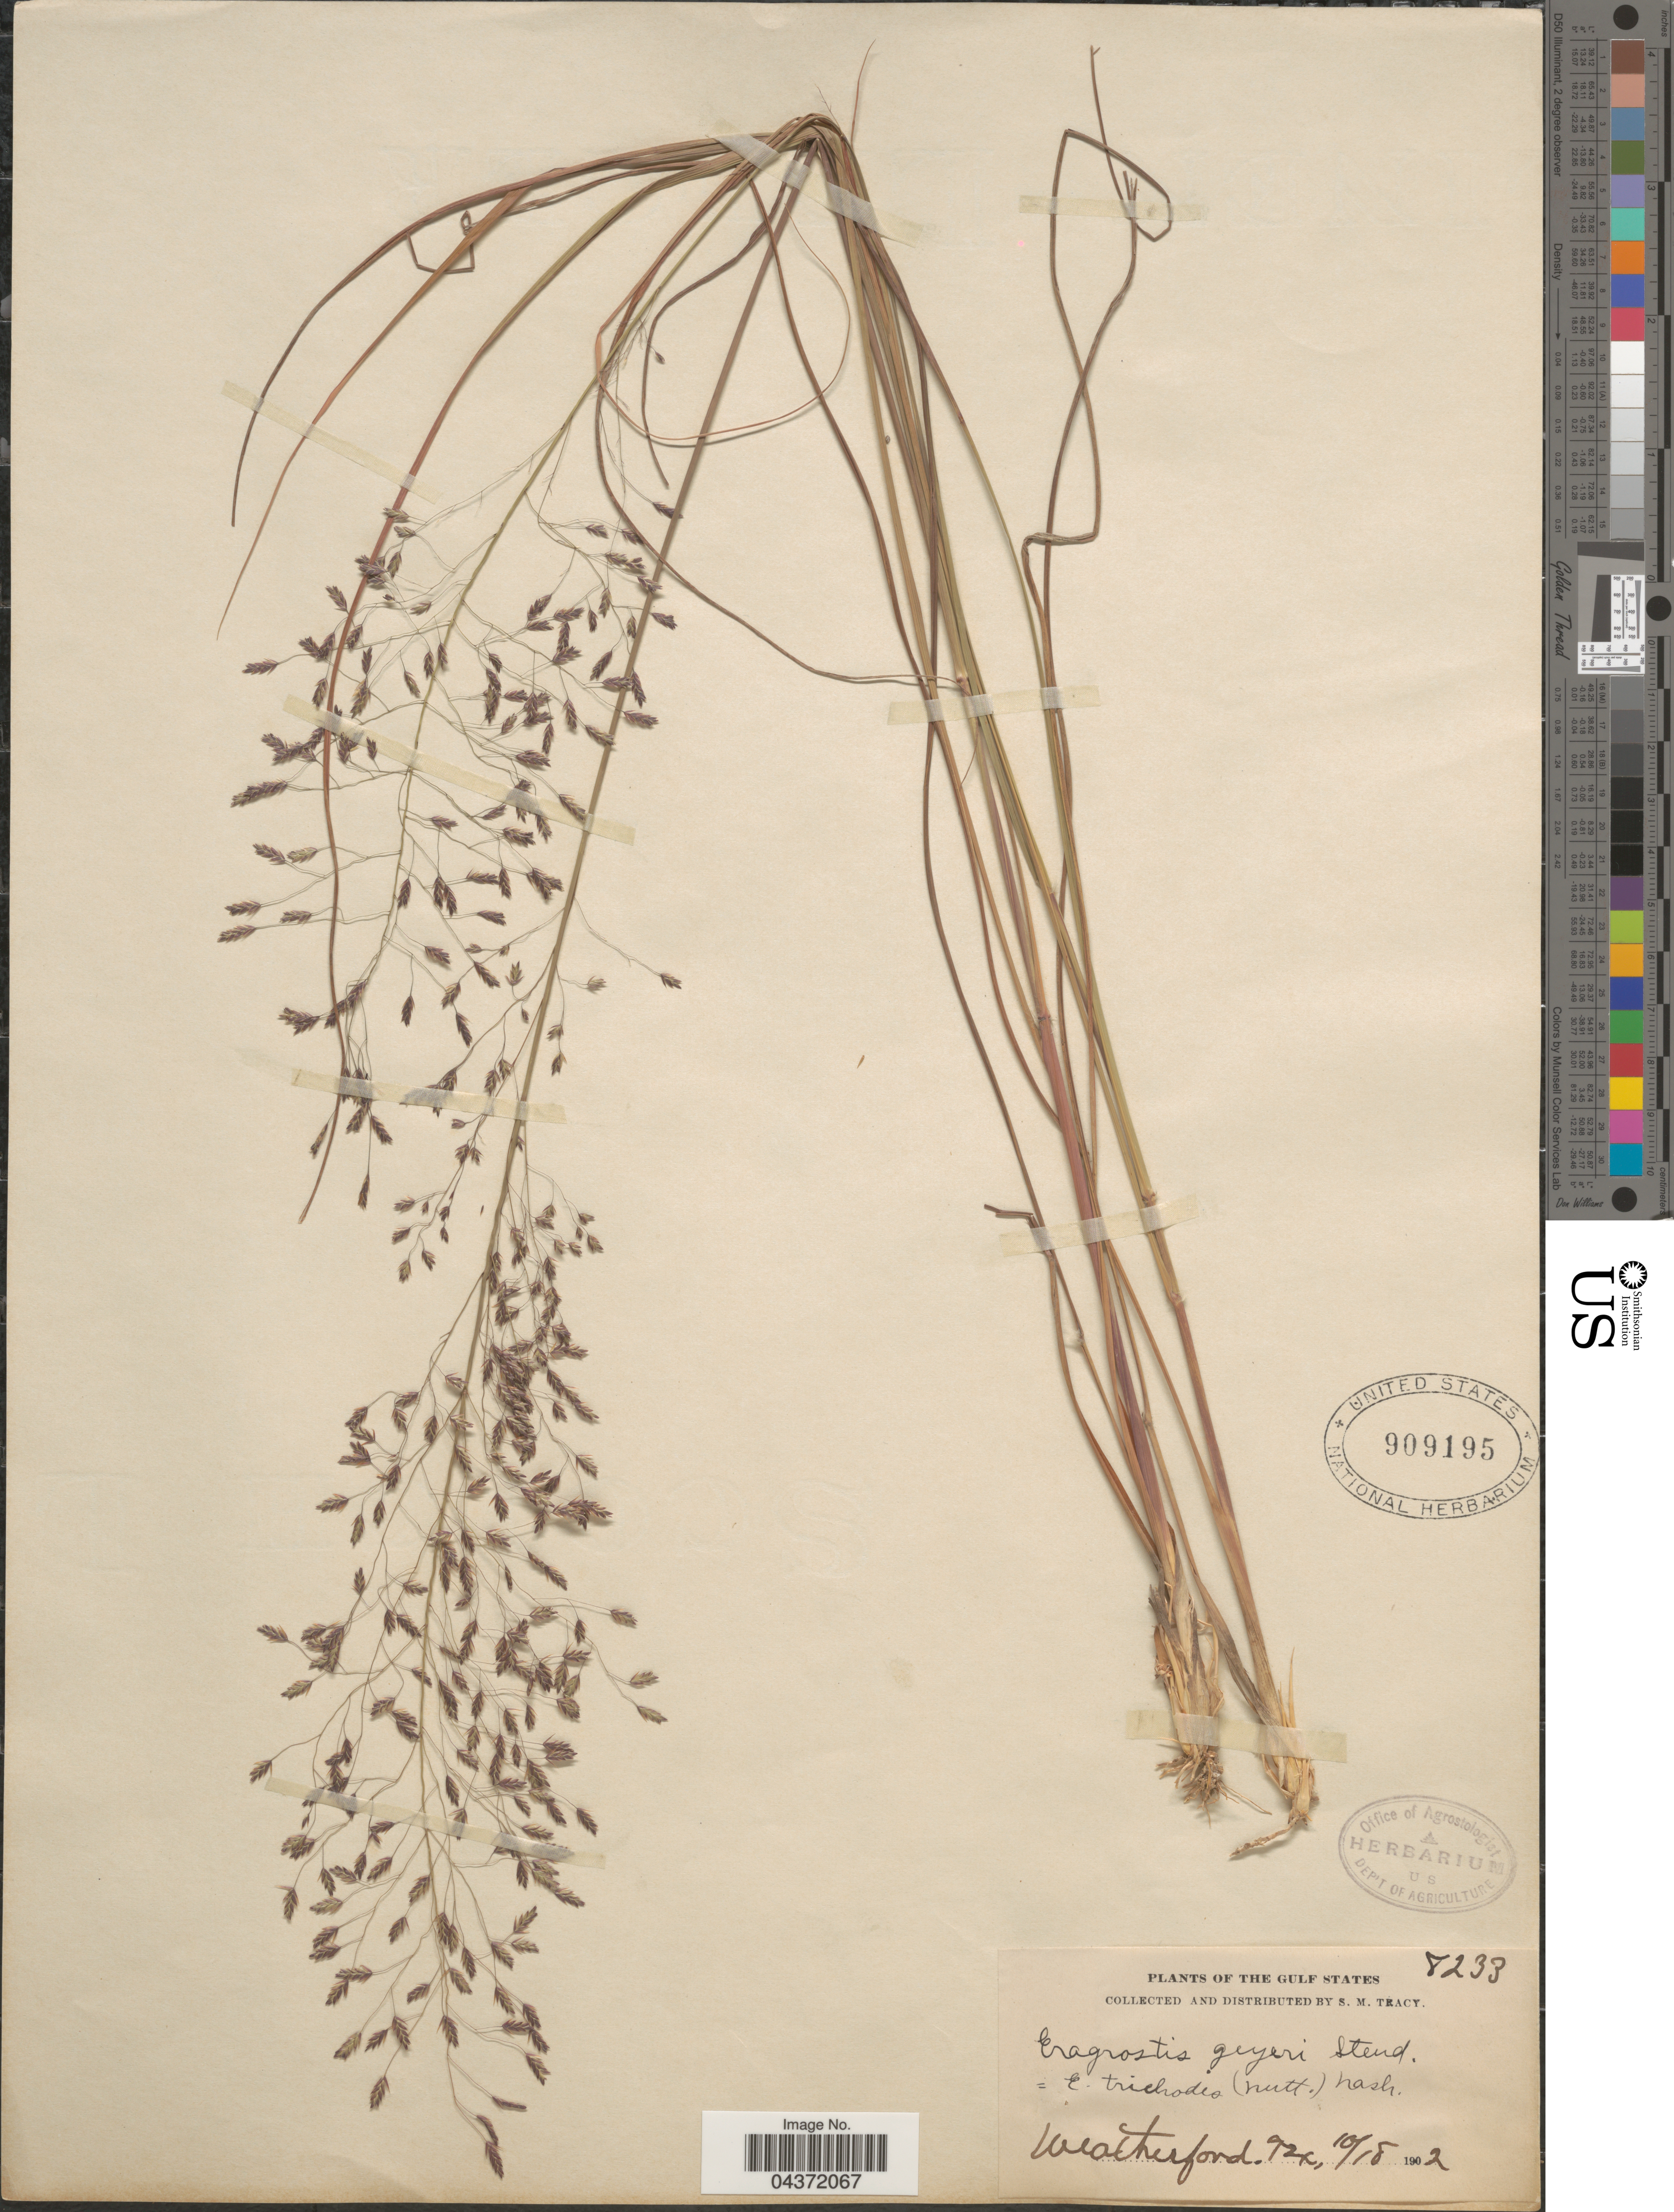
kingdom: Plantae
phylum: Tracheophyta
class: Liliopsida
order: Poales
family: Poaceae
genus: Eragrostis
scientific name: Eragrostis trichodes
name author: (Nutt.) Alph. Wood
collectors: S. M. Tracy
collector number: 8233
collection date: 1902-10-18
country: United States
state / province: Texas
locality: The Gulf States. Weatherford.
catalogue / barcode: US 909195